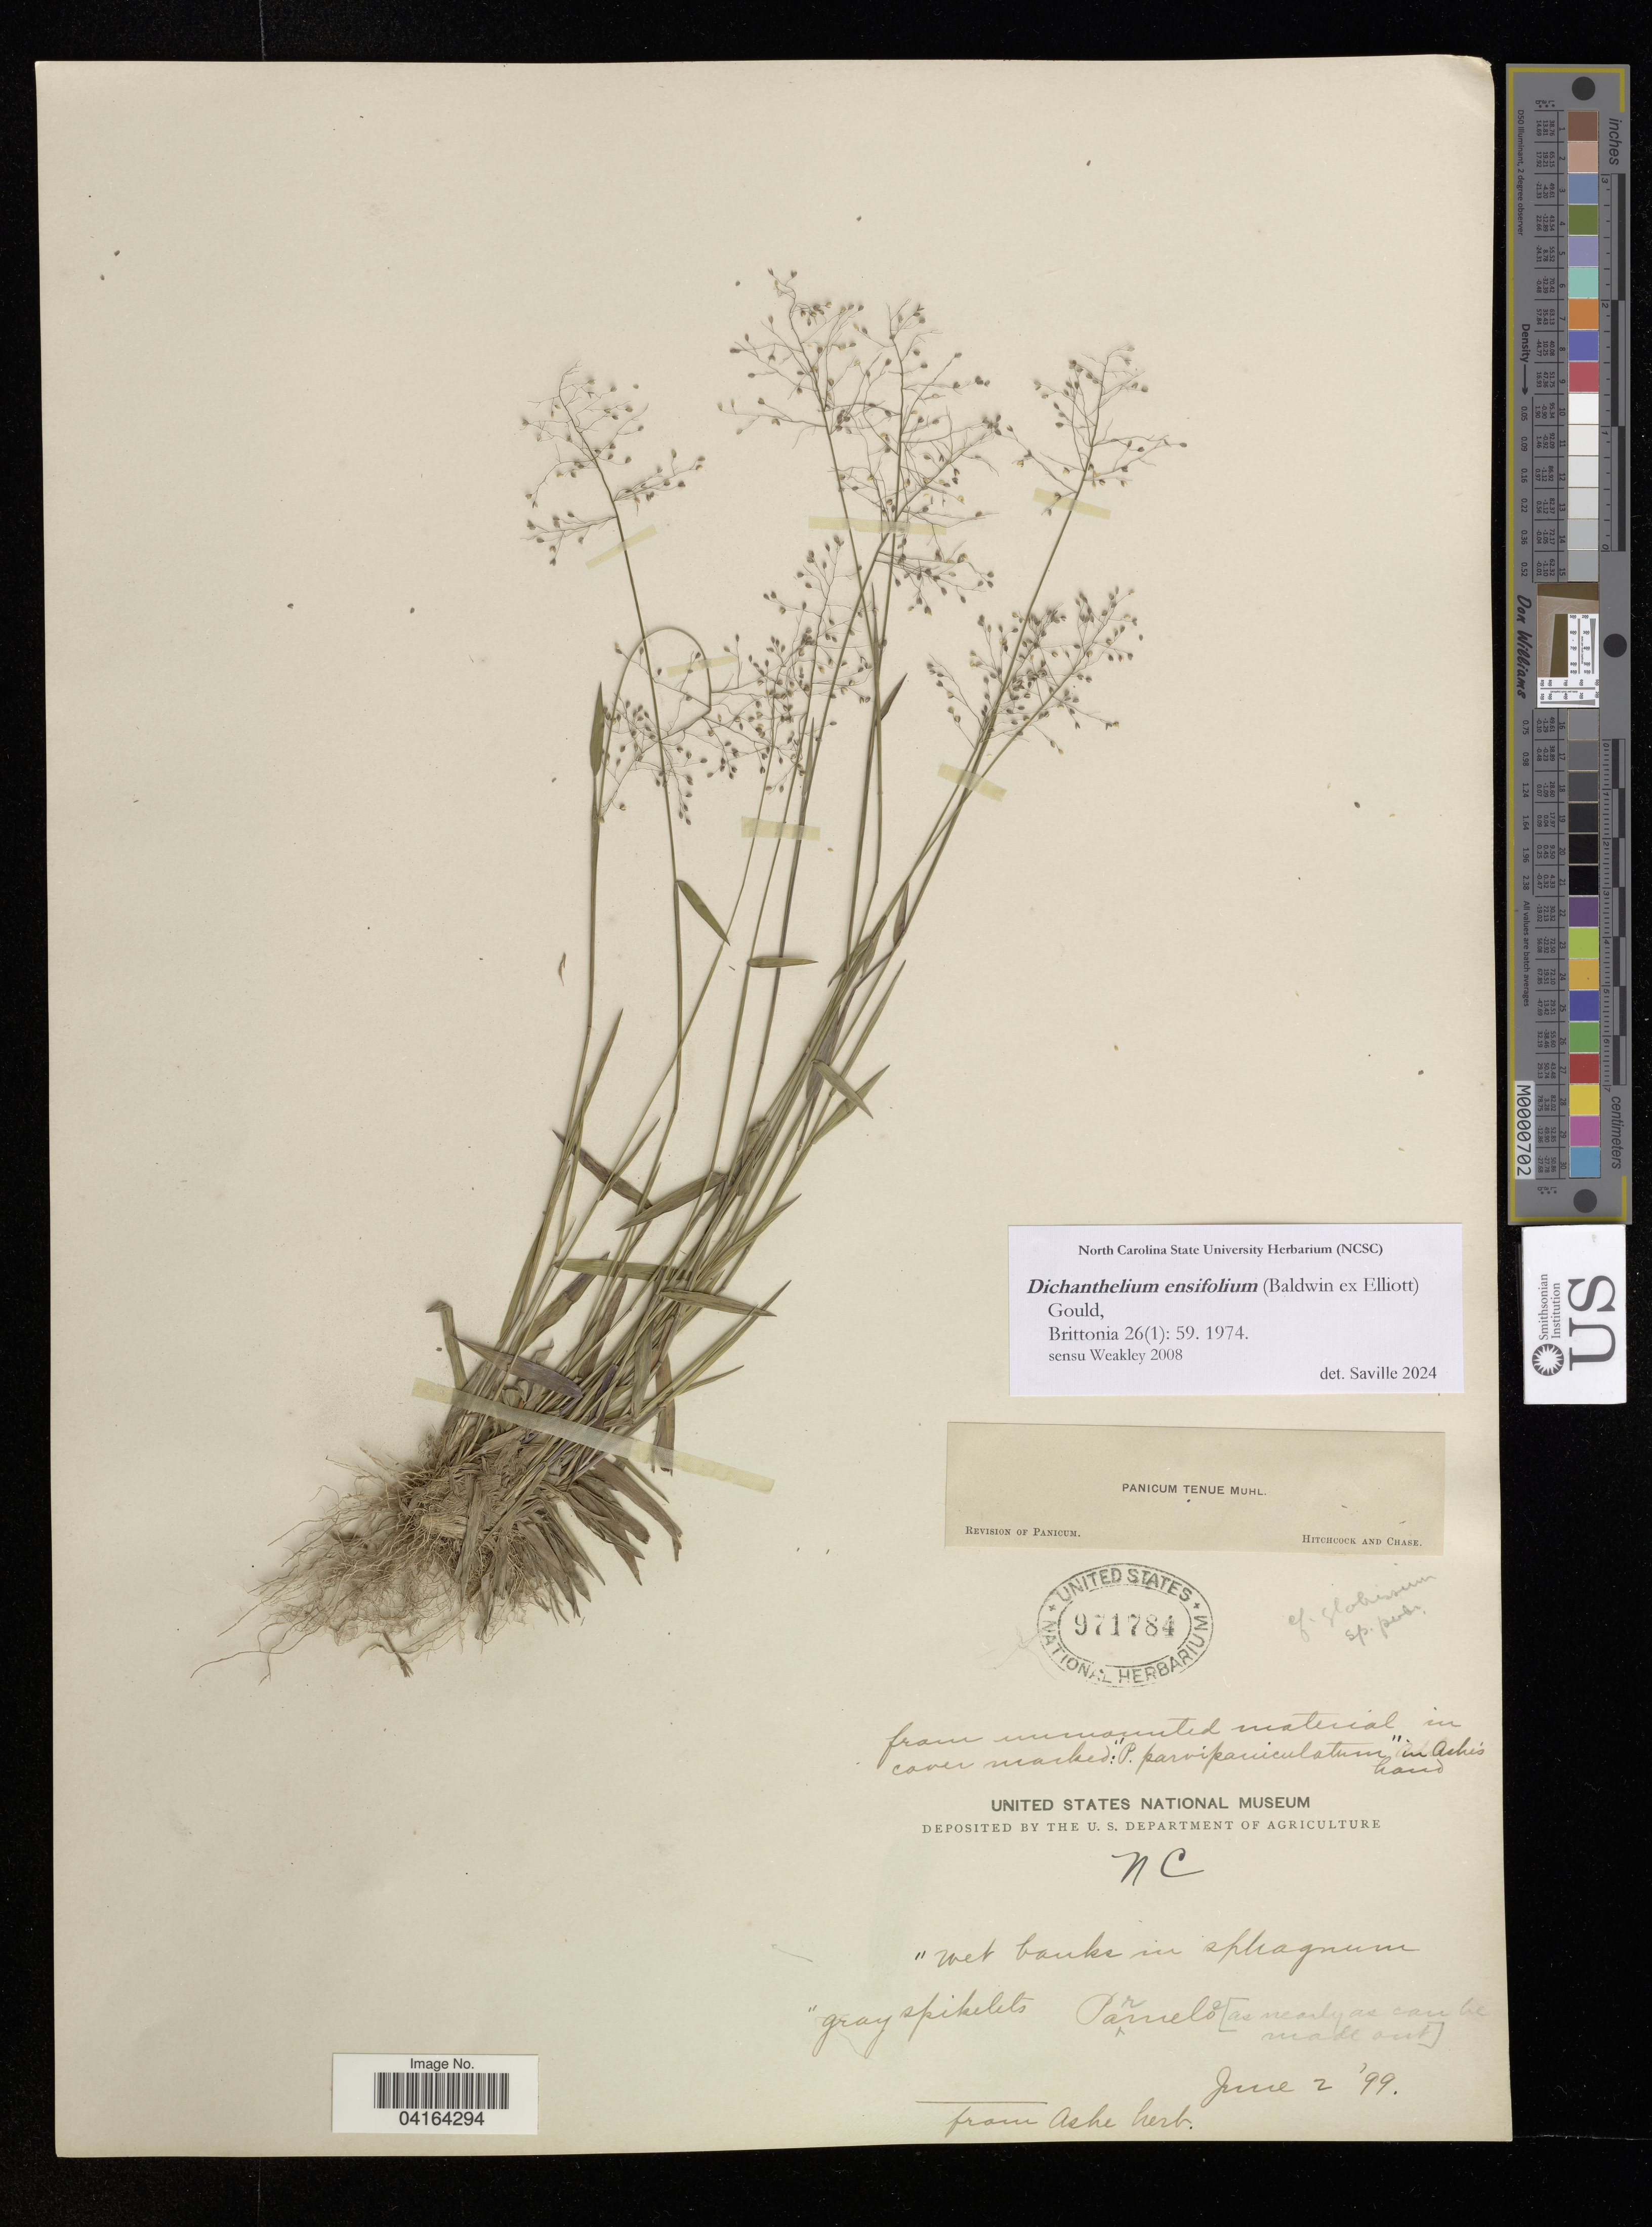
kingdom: Plantae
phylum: Tracheophyta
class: Liliopsida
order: Poales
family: Poaceae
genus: Dichanthelium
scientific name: Dichanthelium ensifolium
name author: (Baldwin ex Elliot) Gould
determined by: Saville, A. C., (NCSC), North Carolina State University (UNITED STATES)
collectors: A. Herb.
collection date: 1999-06-02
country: United States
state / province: North Carolina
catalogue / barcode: US 971784